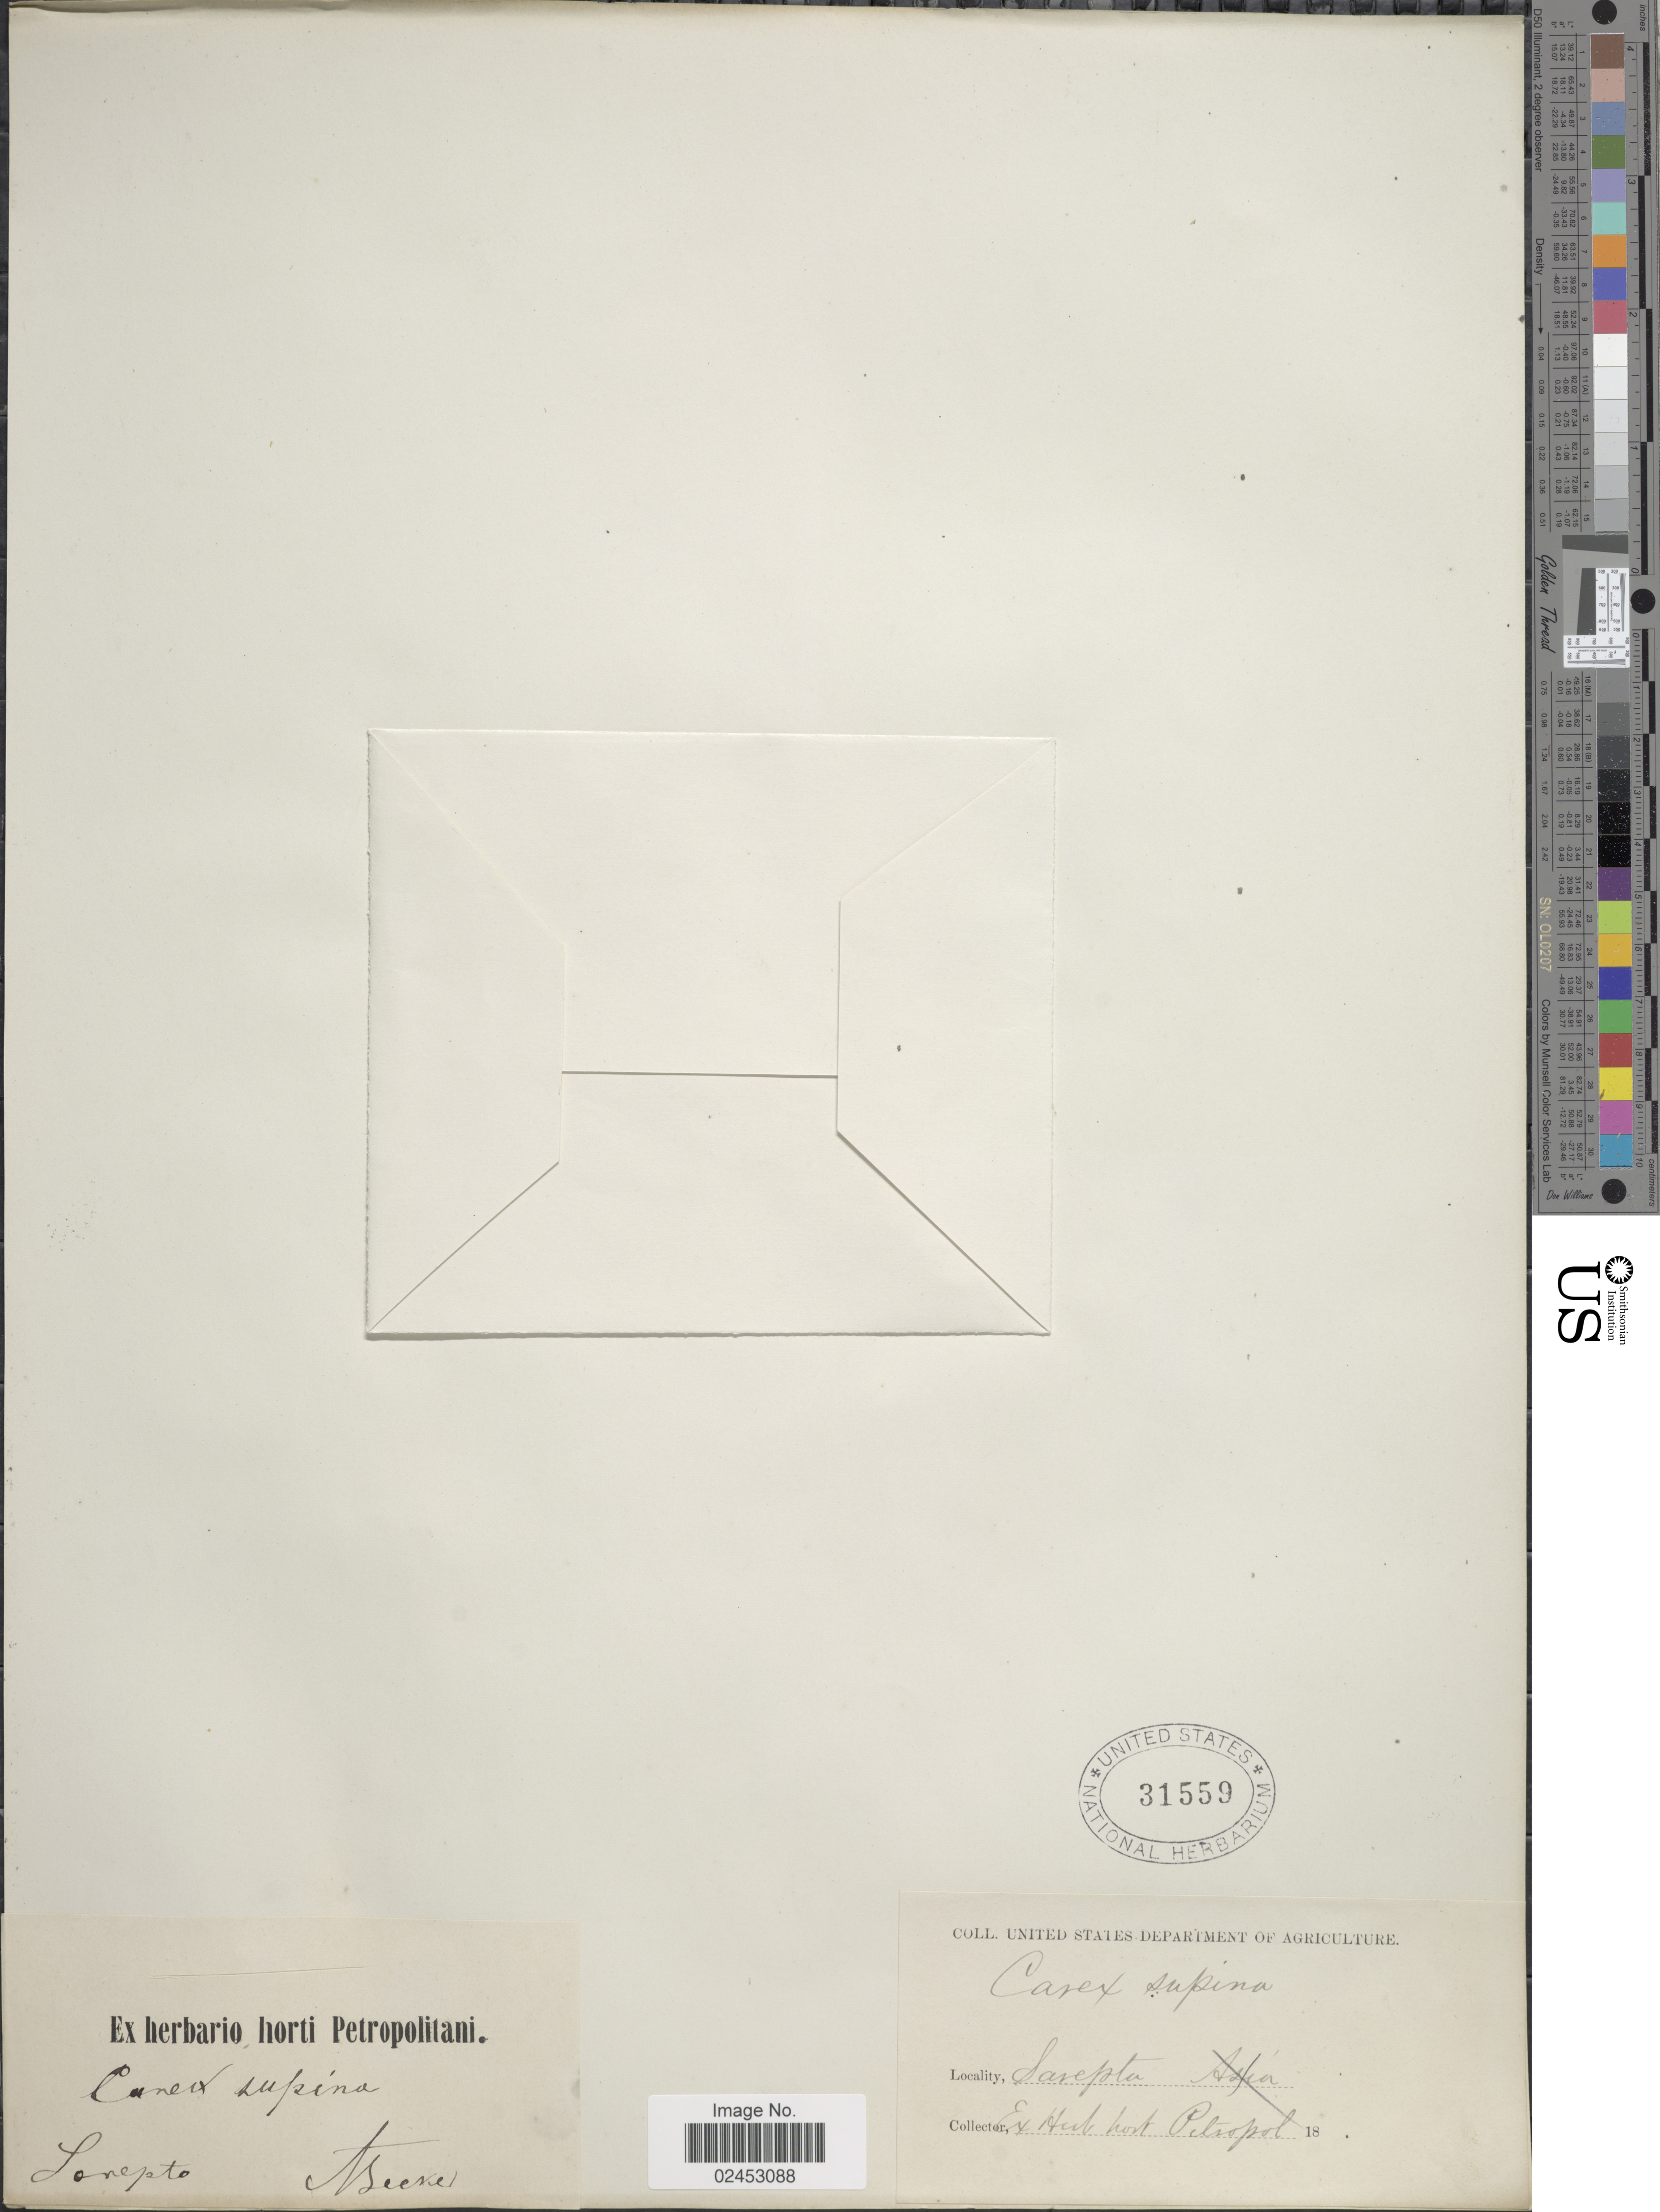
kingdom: Plantae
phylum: Tracheophyta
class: Liliopsida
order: Poales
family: Cyperaceae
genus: Carex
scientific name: Carex sylvatica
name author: Huds.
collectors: A. Becker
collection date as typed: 18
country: Russian Federation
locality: Sarepta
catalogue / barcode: US 31559